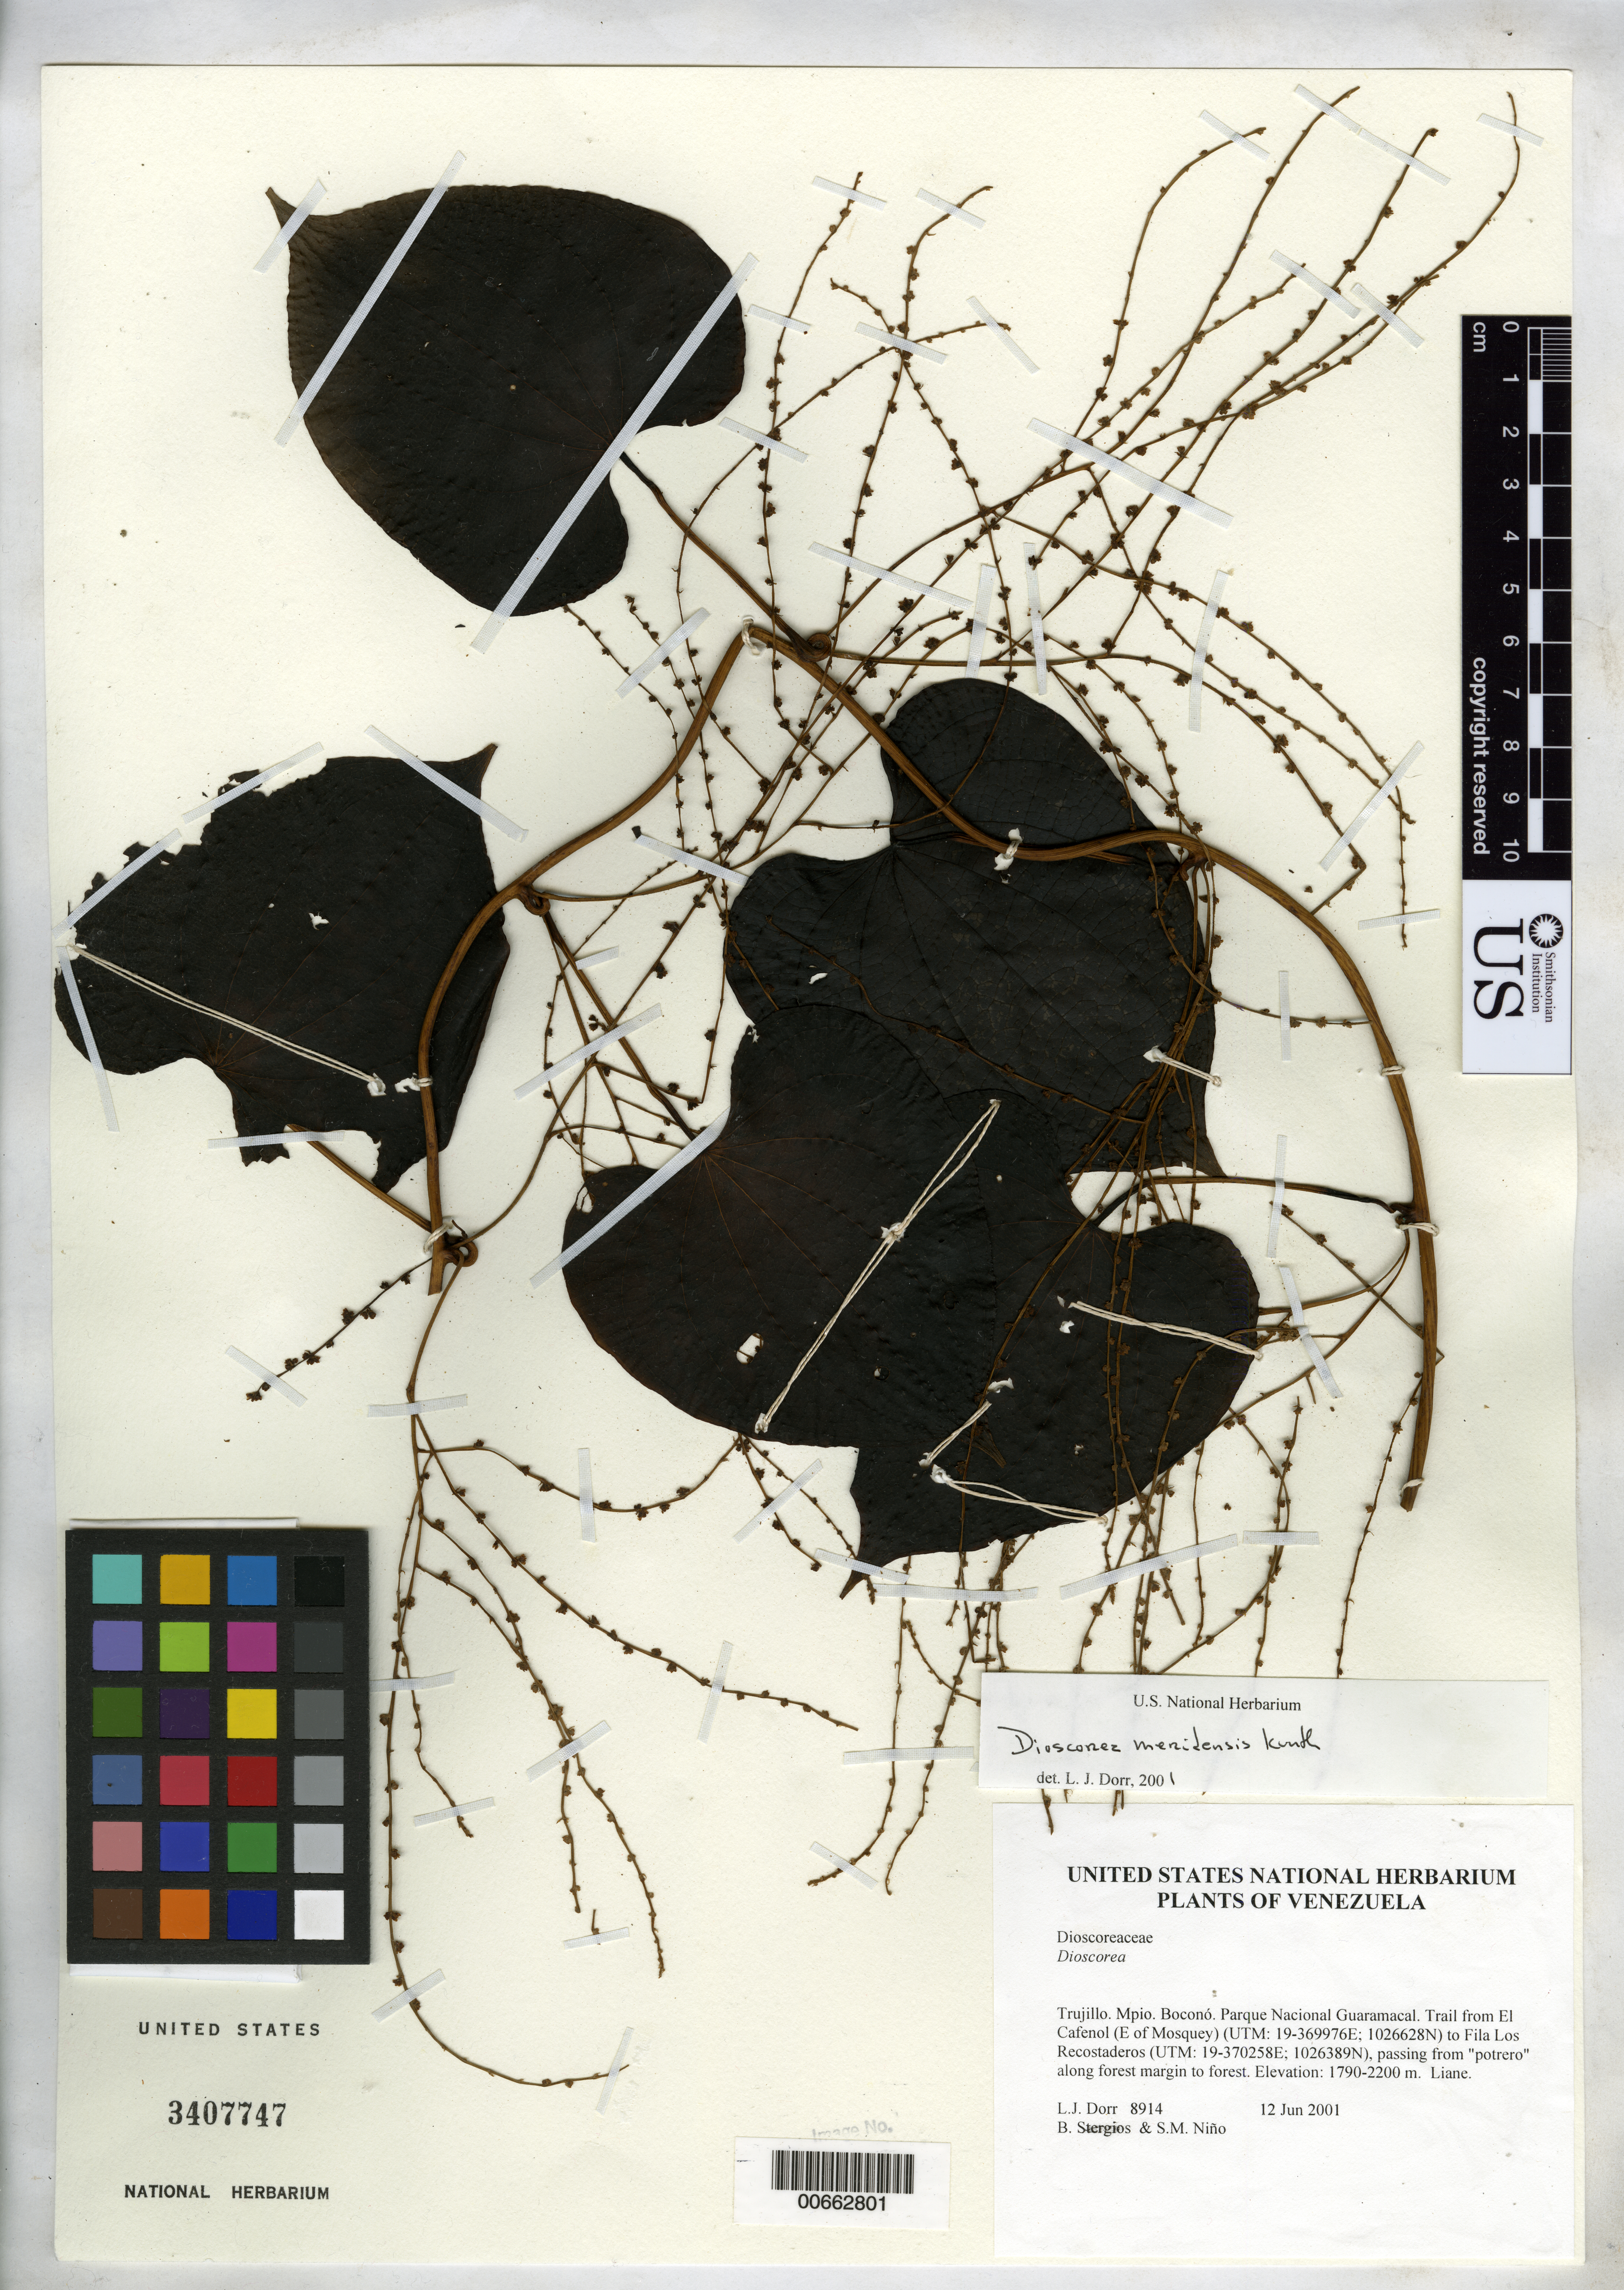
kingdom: Plantae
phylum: Tracheophyta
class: Liliopsida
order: Dioscoreales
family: Dioscoreaceae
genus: Dioscorea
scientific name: Dioscorea meridensis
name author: Kunth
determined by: Dorr, L. J., (BOT), Smithsonian Institution - National Museum of Natural History (UNITED STATES)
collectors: L. J. Dorr, B. G. Stergios & S. M. Niño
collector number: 8914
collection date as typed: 12 Jun 2001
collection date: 2001-06-12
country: Venezuela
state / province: Trujillo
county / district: Boconó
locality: Parque Nacional Guaramacal. Trail from El Cafenol (E of Mosquey) to Fila Los Recostaderos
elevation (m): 1790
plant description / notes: AAU, CTES, F, K, MEXU, PORT, US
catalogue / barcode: US 3407747